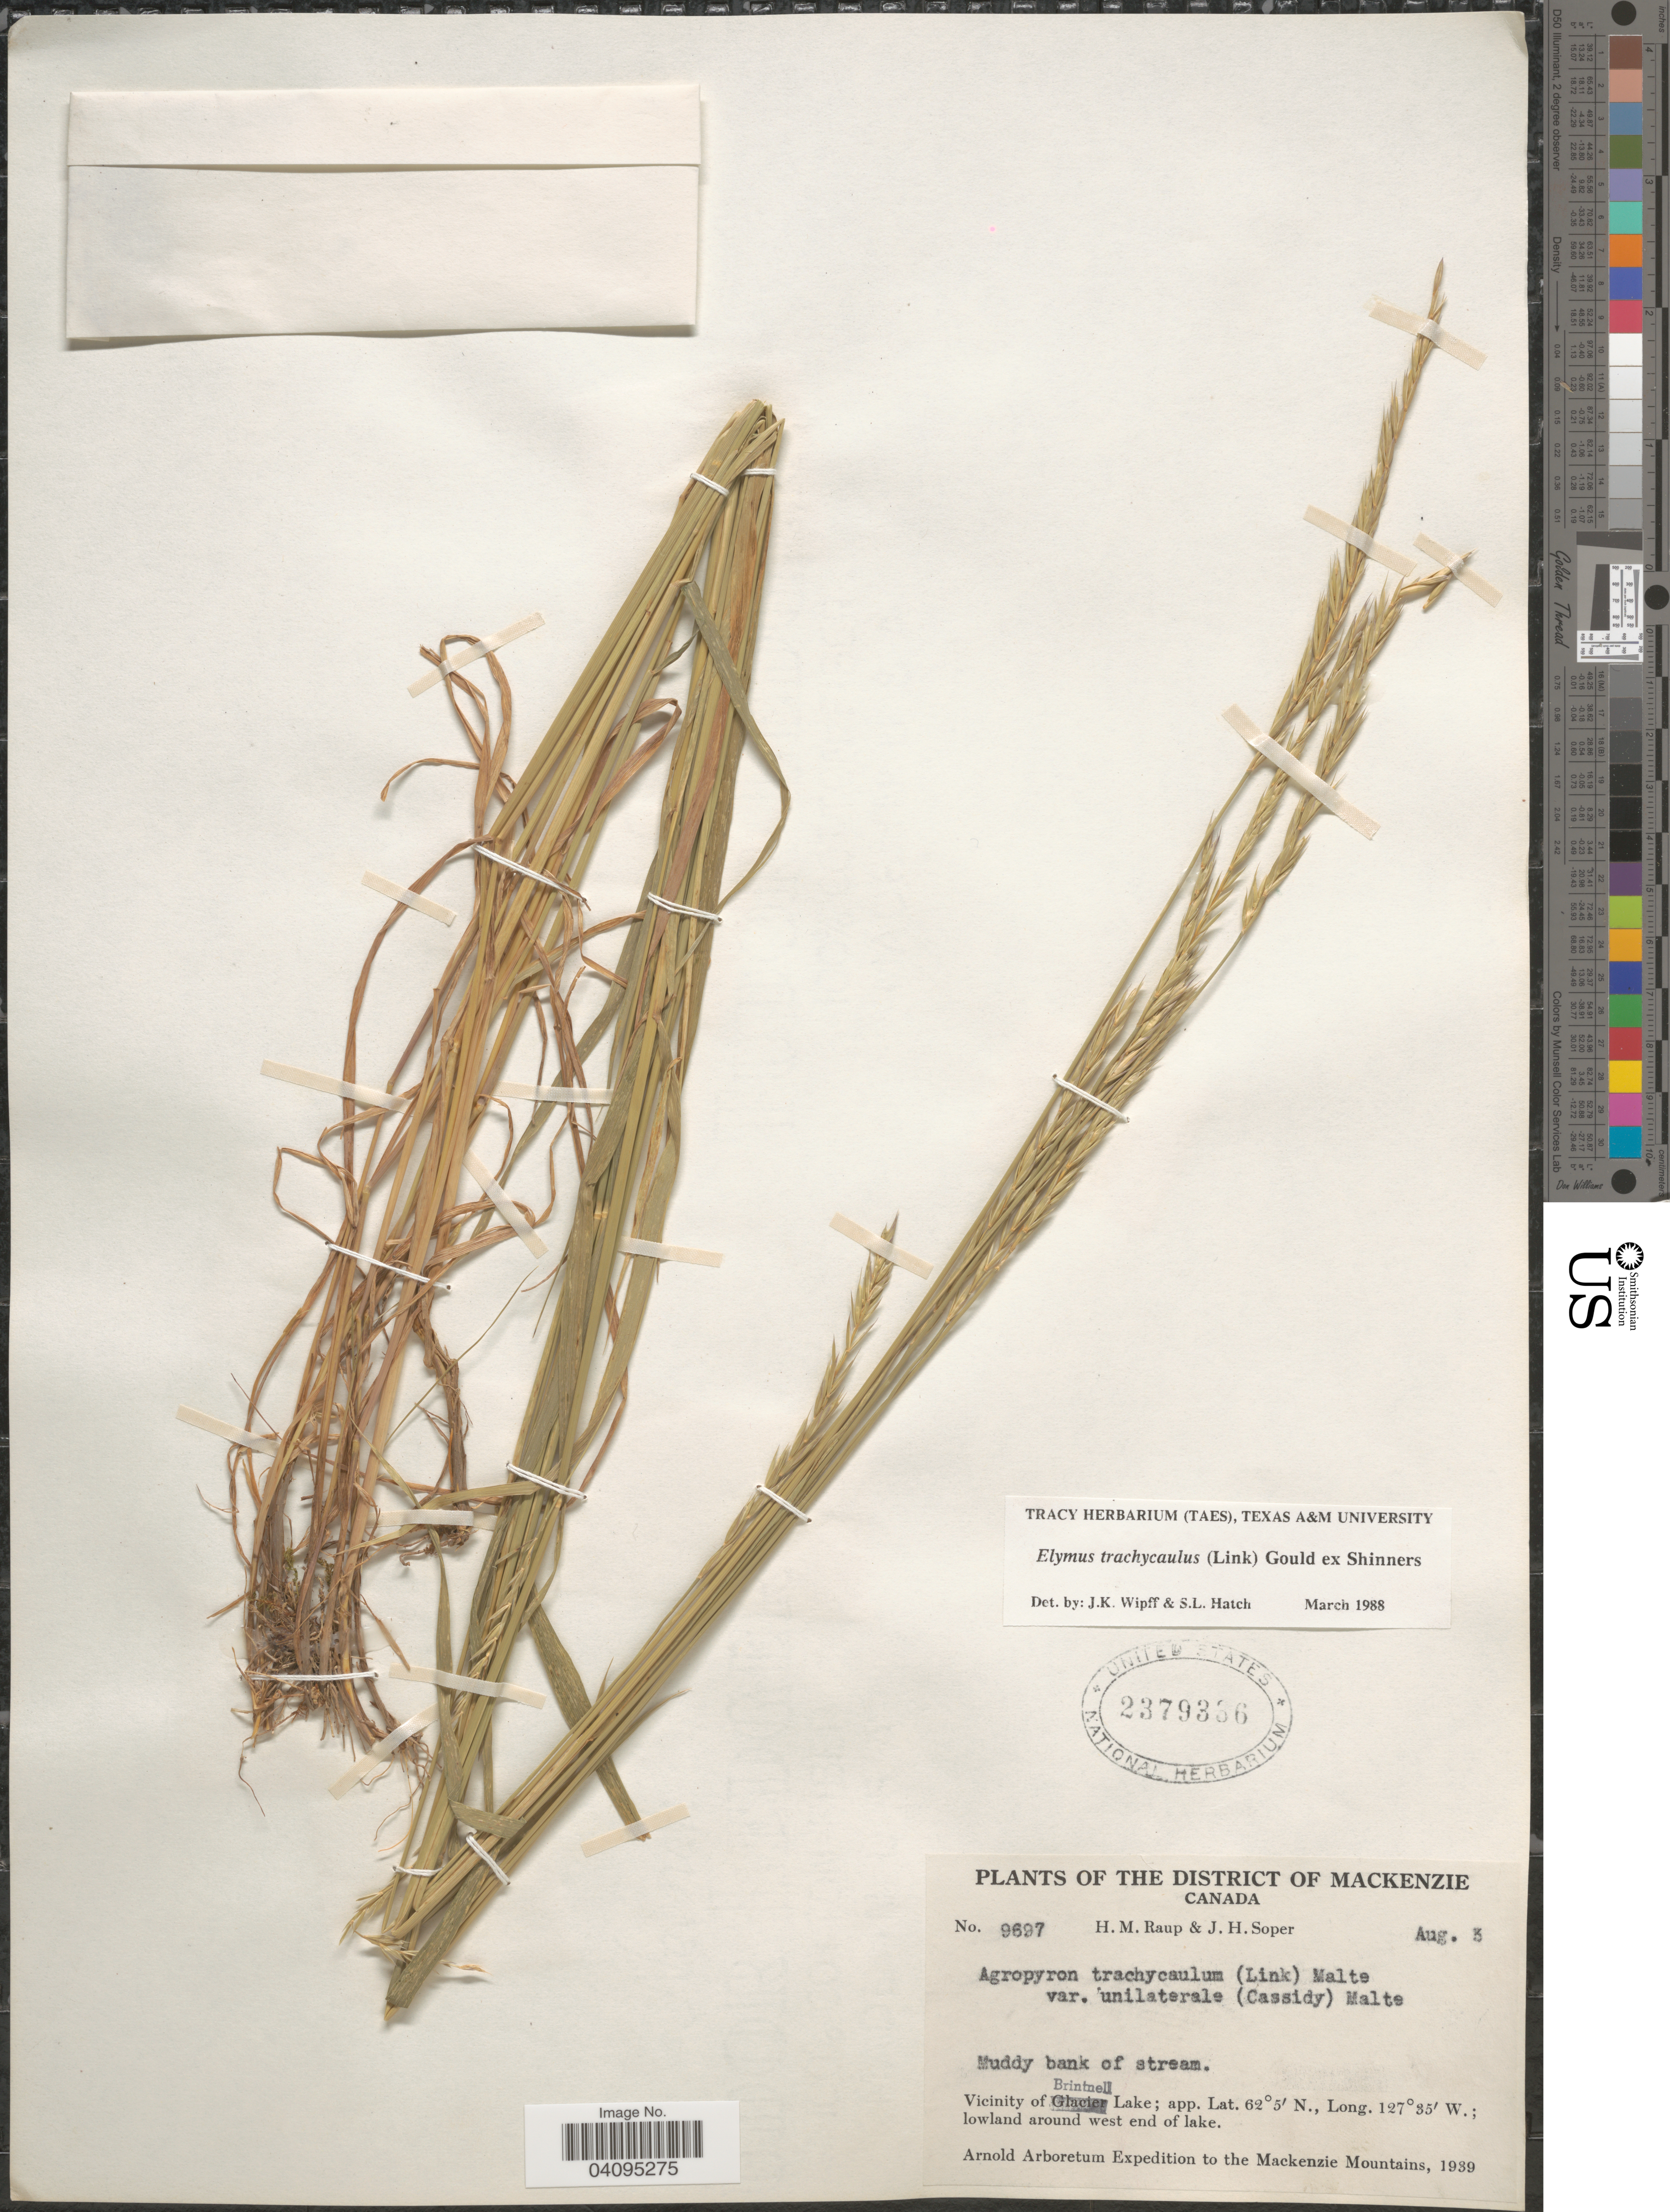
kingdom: Plantae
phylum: Tracheophyta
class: Liliopsida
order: Poales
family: Poaceae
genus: Elymus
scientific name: Elymus trachycaulus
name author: (Link) Gould ex Shinners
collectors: H. Raup & J. H. Soper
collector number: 9697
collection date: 1939-08-03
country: Canada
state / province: Alberta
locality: The District of Mackenzie. Vicinity of Brintnell Lake; lowland around west end of lake. Arnold Arboretum Expedition to the Mackenzie Mountains, 1939.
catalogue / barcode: US 2379336